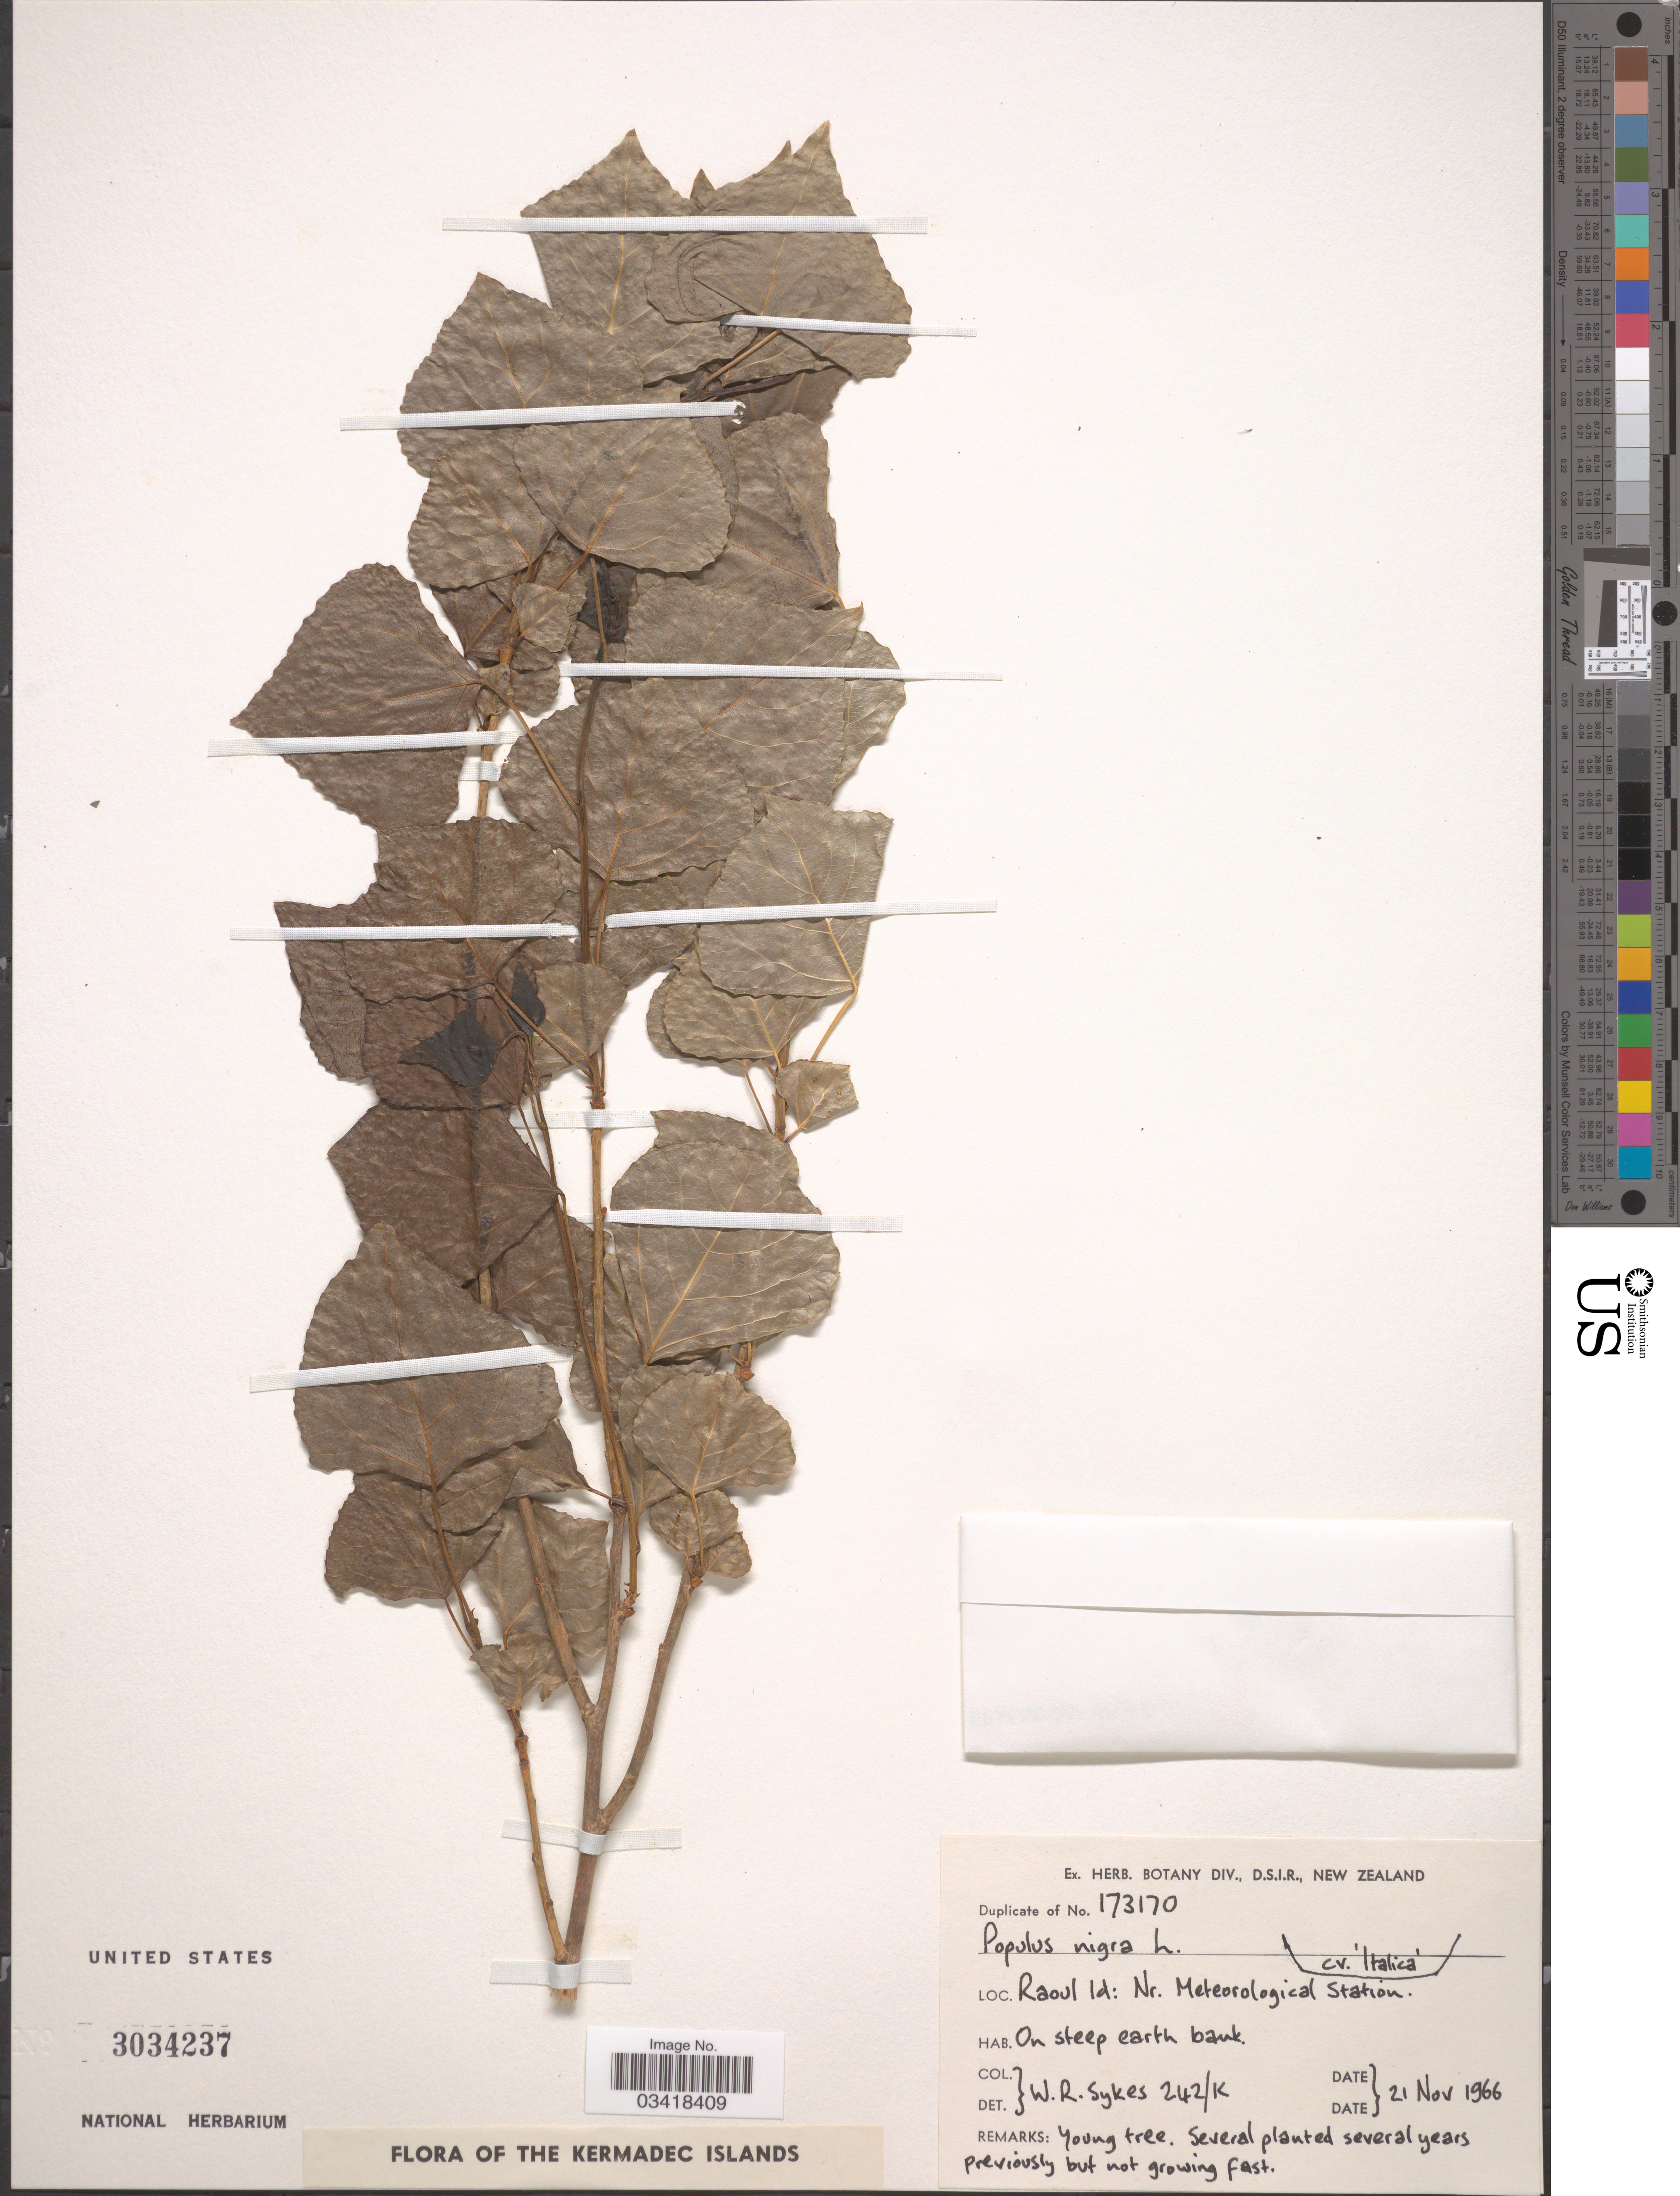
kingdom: Plantae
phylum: Tracheophyta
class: Magnoliopsida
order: Malpighiales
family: Salicaceae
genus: Populus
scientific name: Populus nigra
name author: L.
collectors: W. R. Sykes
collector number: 242/K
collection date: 1966-11-21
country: New Zealand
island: Raoul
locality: The Kermadec Islands. Raoul Id: Nr. Meteorological Station.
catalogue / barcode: US 3034237